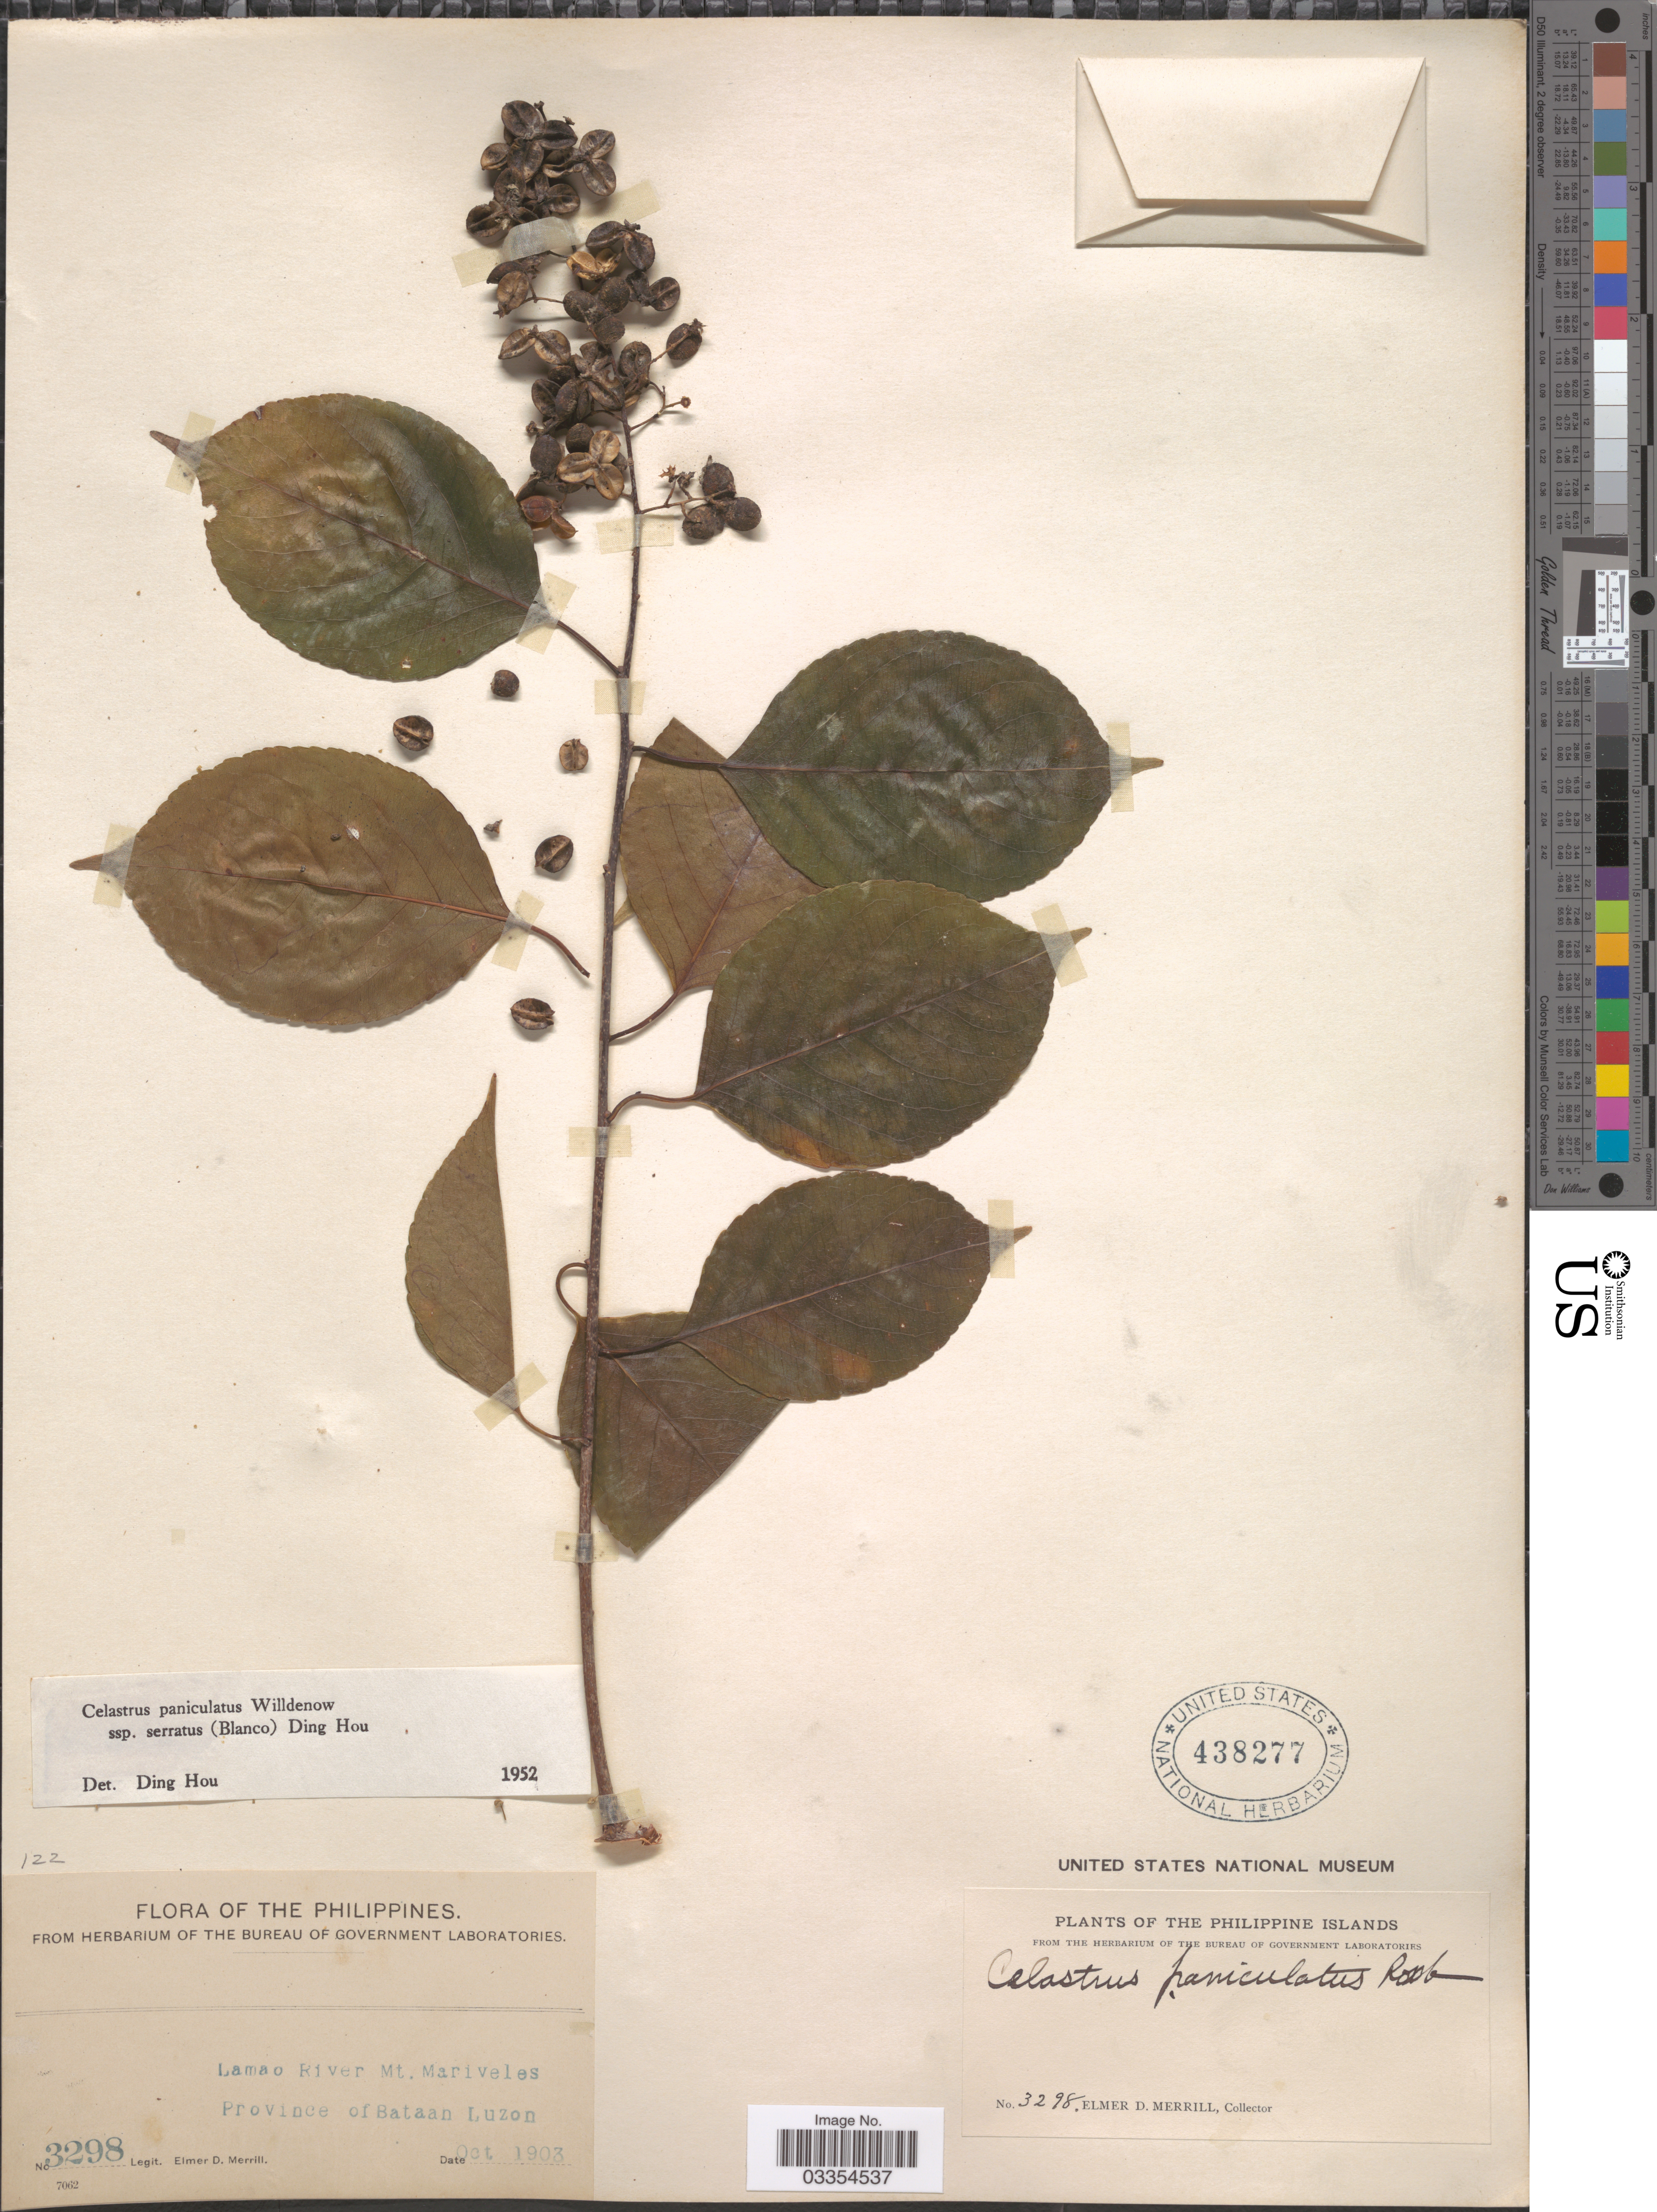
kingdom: Plantae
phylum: Tracheophyta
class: Magnoliopsida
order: Celastrales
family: Celastraceae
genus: Celastrus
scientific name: Celastrus paniculatus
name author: Willd.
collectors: E. D. Merrill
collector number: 3298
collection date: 1903-10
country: Philippines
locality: Lamao River Mt. Mariveles, Province of Bataan, Luzon.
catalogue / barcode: US 438277